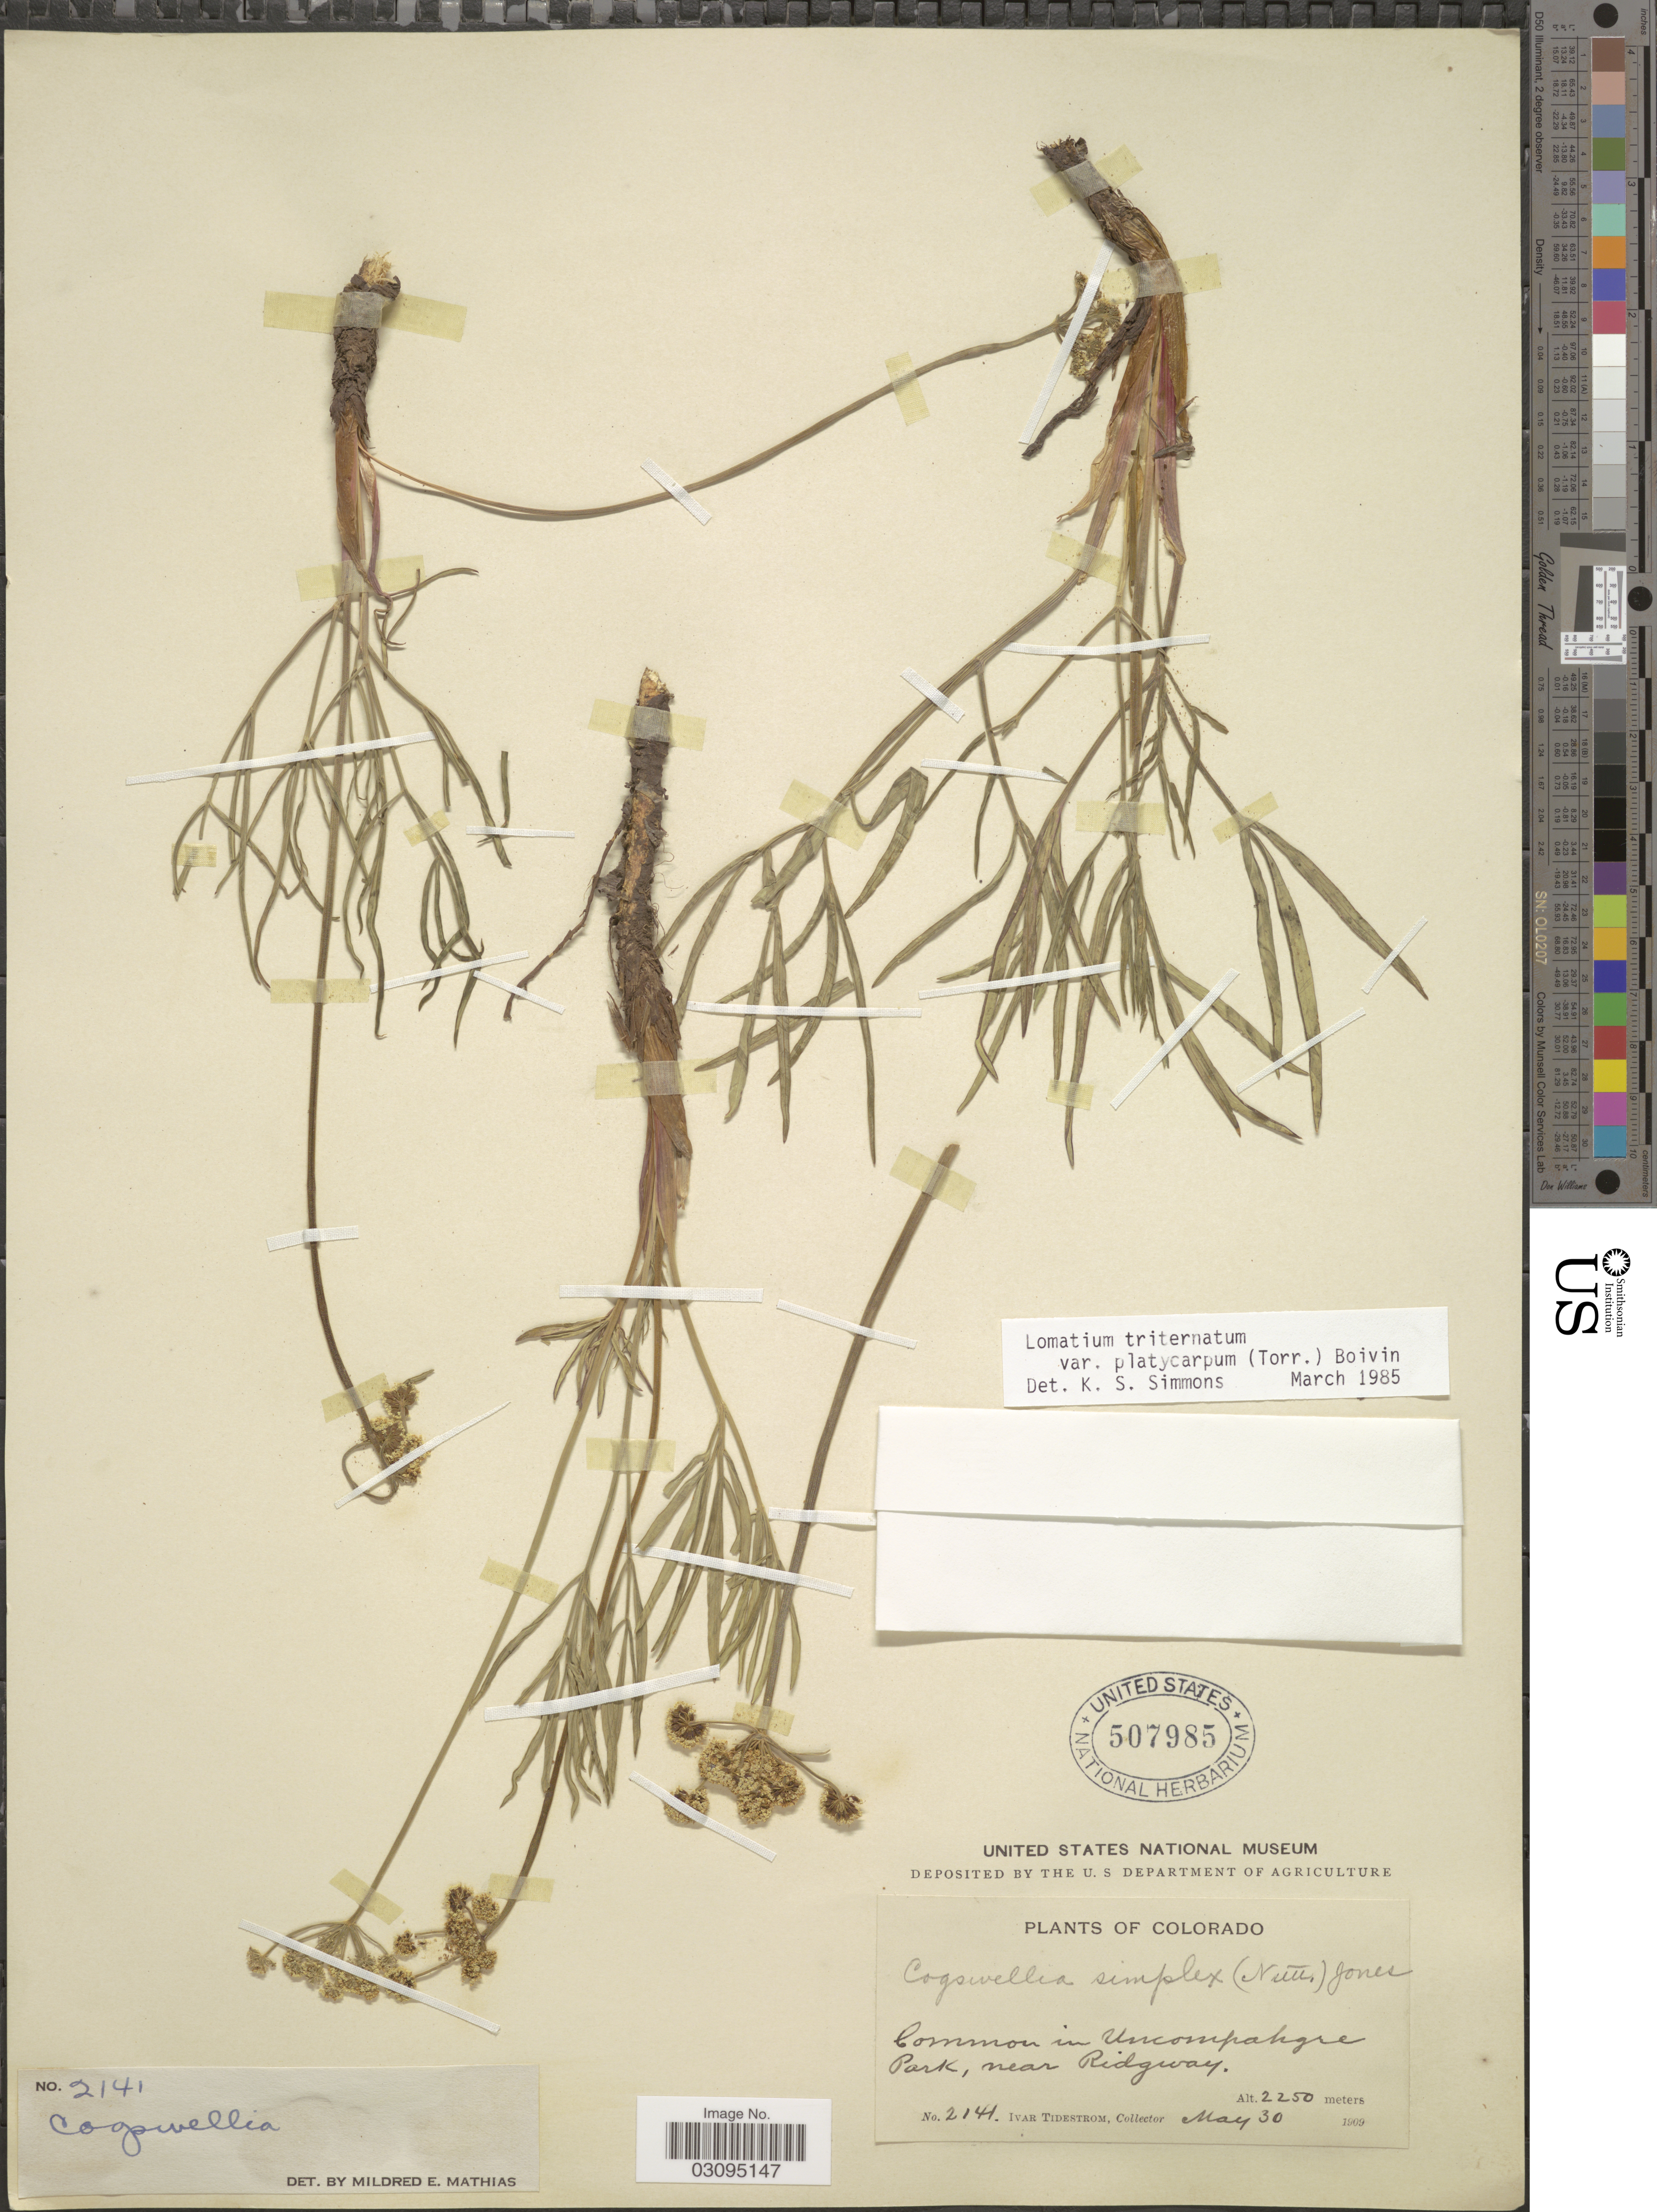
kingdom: Plantae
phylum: Tracheophyta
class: Magnoliopsida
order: Apiales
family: Apiaceae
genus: Lomatium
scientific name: Lomatium triternatum var. platycarpum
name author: (Torr.) B. Boivin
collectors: I. F. Tidestrom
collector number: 2141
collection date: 1909-05-30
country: United States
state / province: Colorado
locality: Common in Uncompahgre Park, near Ridgeway.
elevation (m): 2250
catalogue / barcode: US 507985